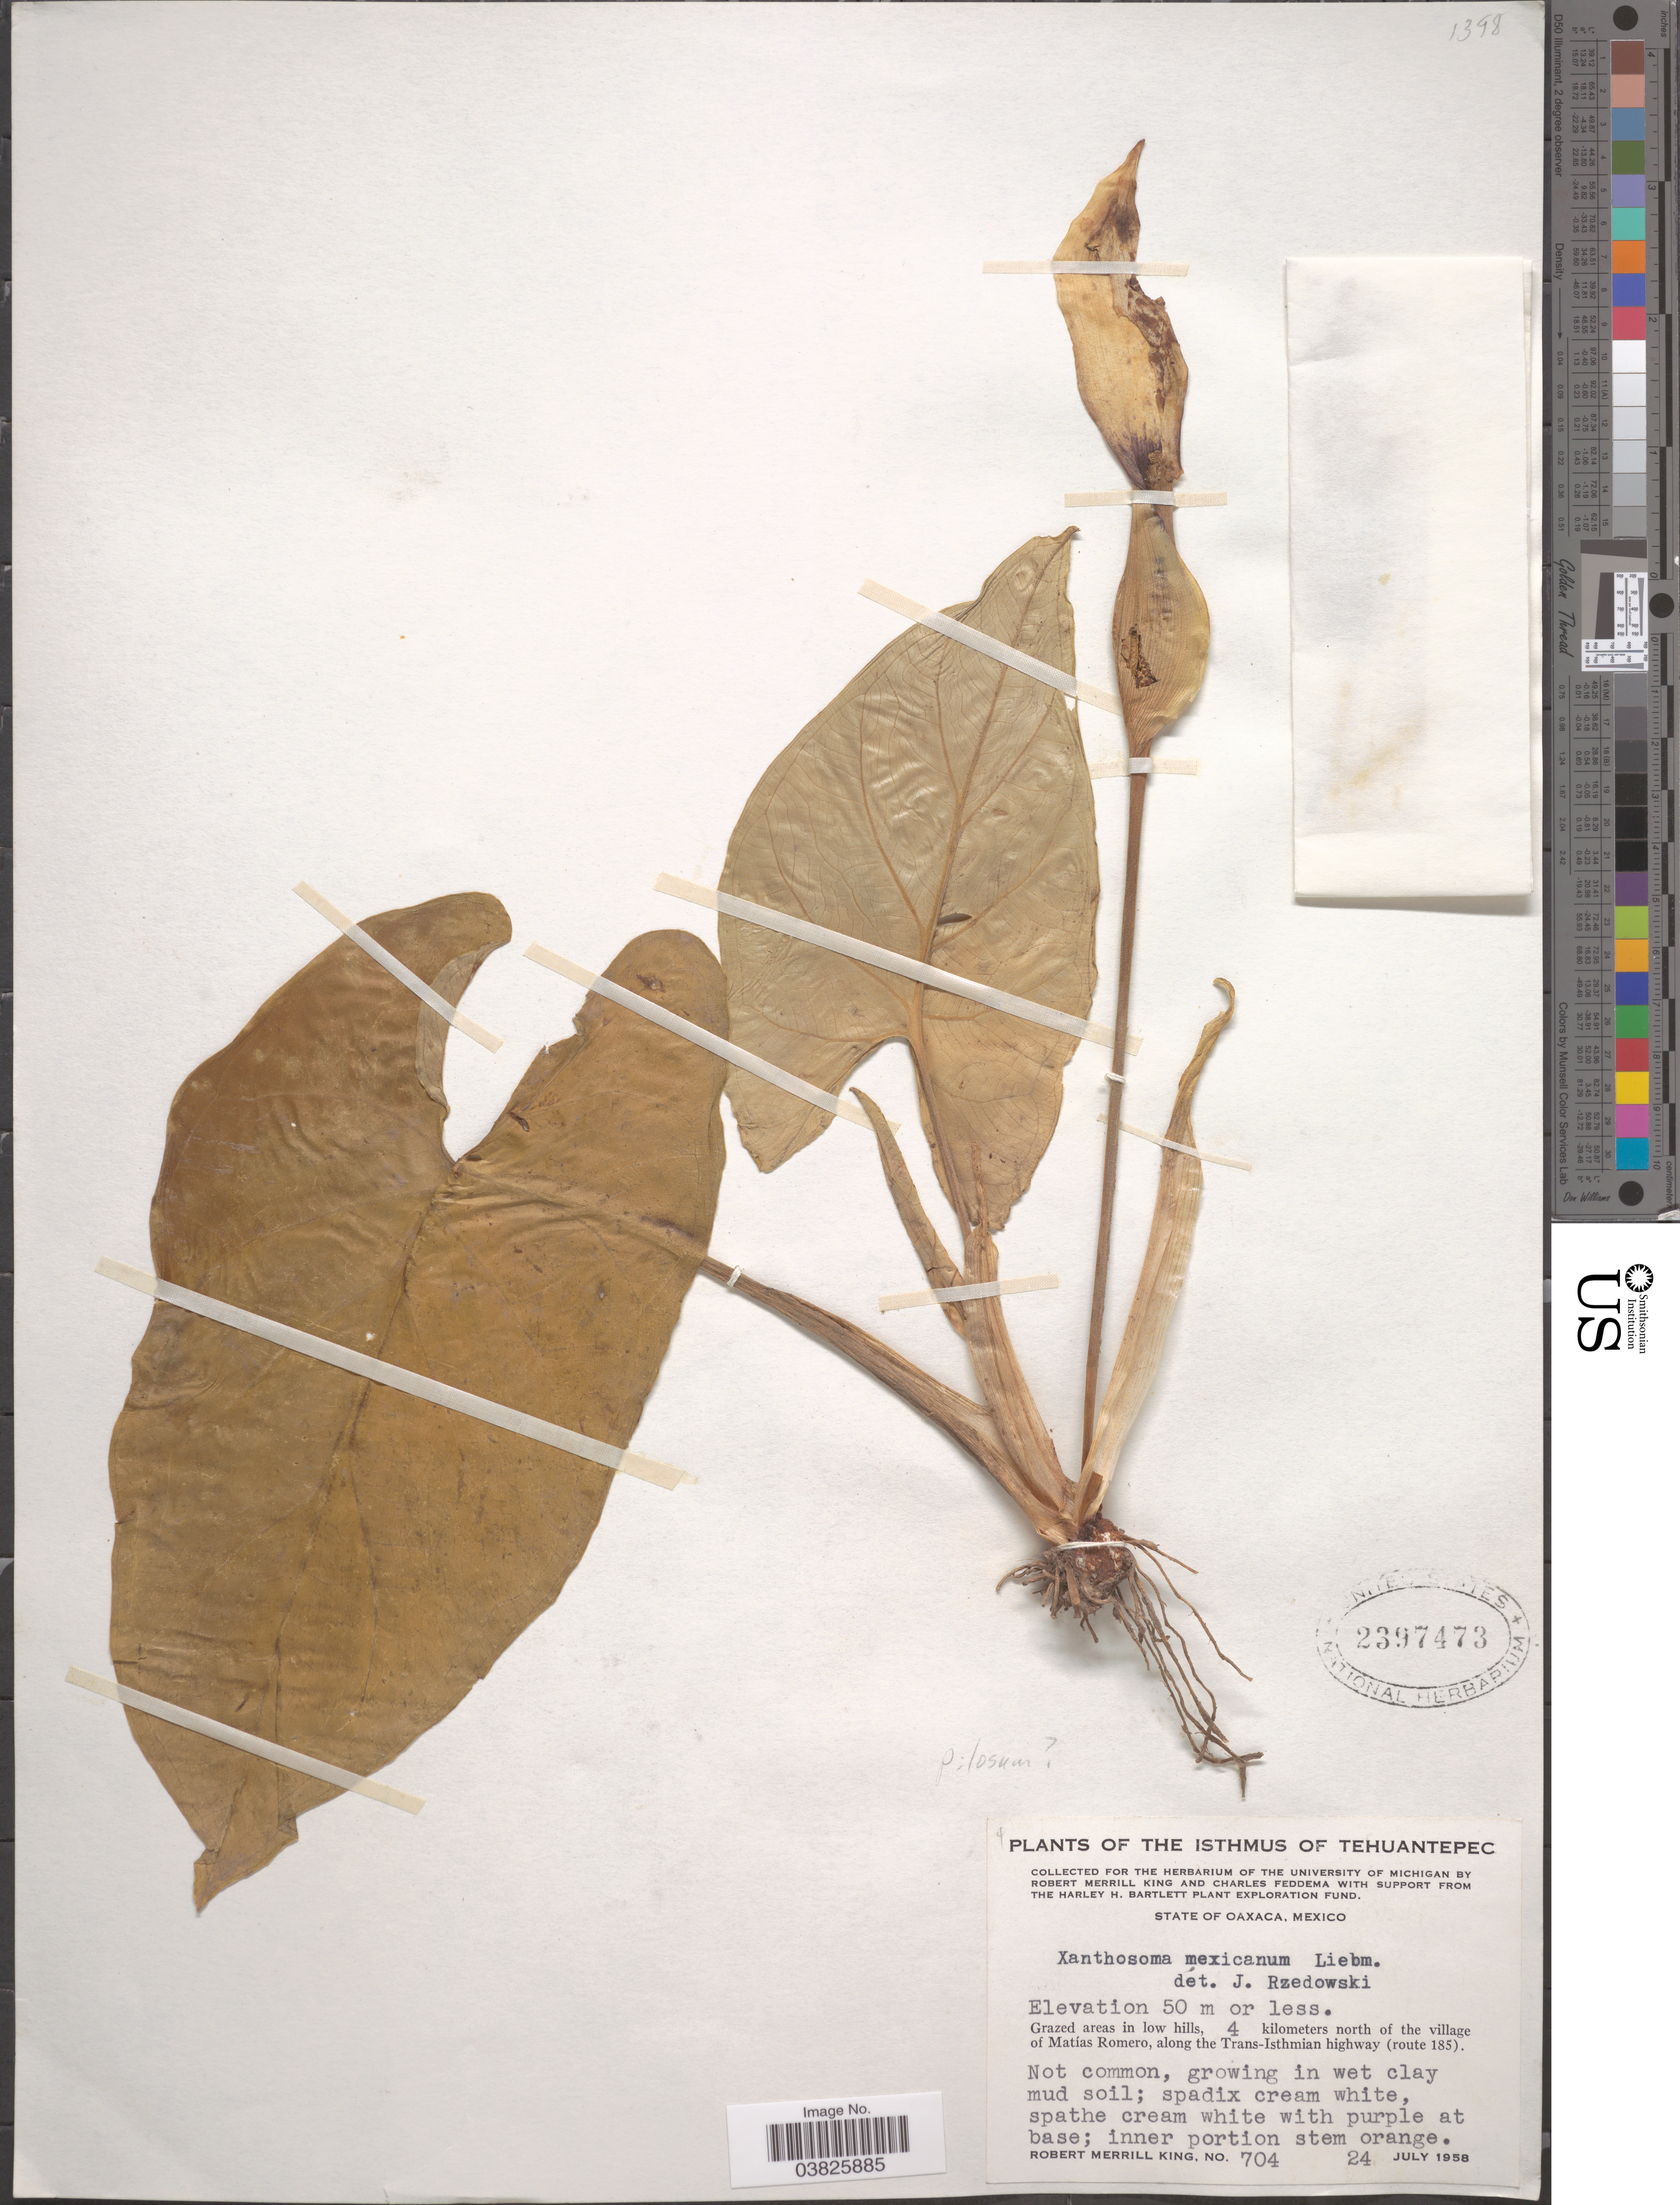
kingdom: Plantae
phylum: Tracheophyta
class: Liliopsida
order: Alismatales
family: Araceae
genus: Xanthosoma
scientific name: Xanthosoma mexicanum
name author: Liebm.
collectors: R. M. King & C. Feddema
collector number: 704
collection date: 1958-07-24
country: Mexico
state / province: Oaxaca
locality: The Isthmus of Tehuantepec. Grazed areas in low hills, 4 kilometers north of the village of Matías Romero, along the Trans-Isthmian highway (route 185).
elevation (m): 50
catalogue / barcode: US 2397473